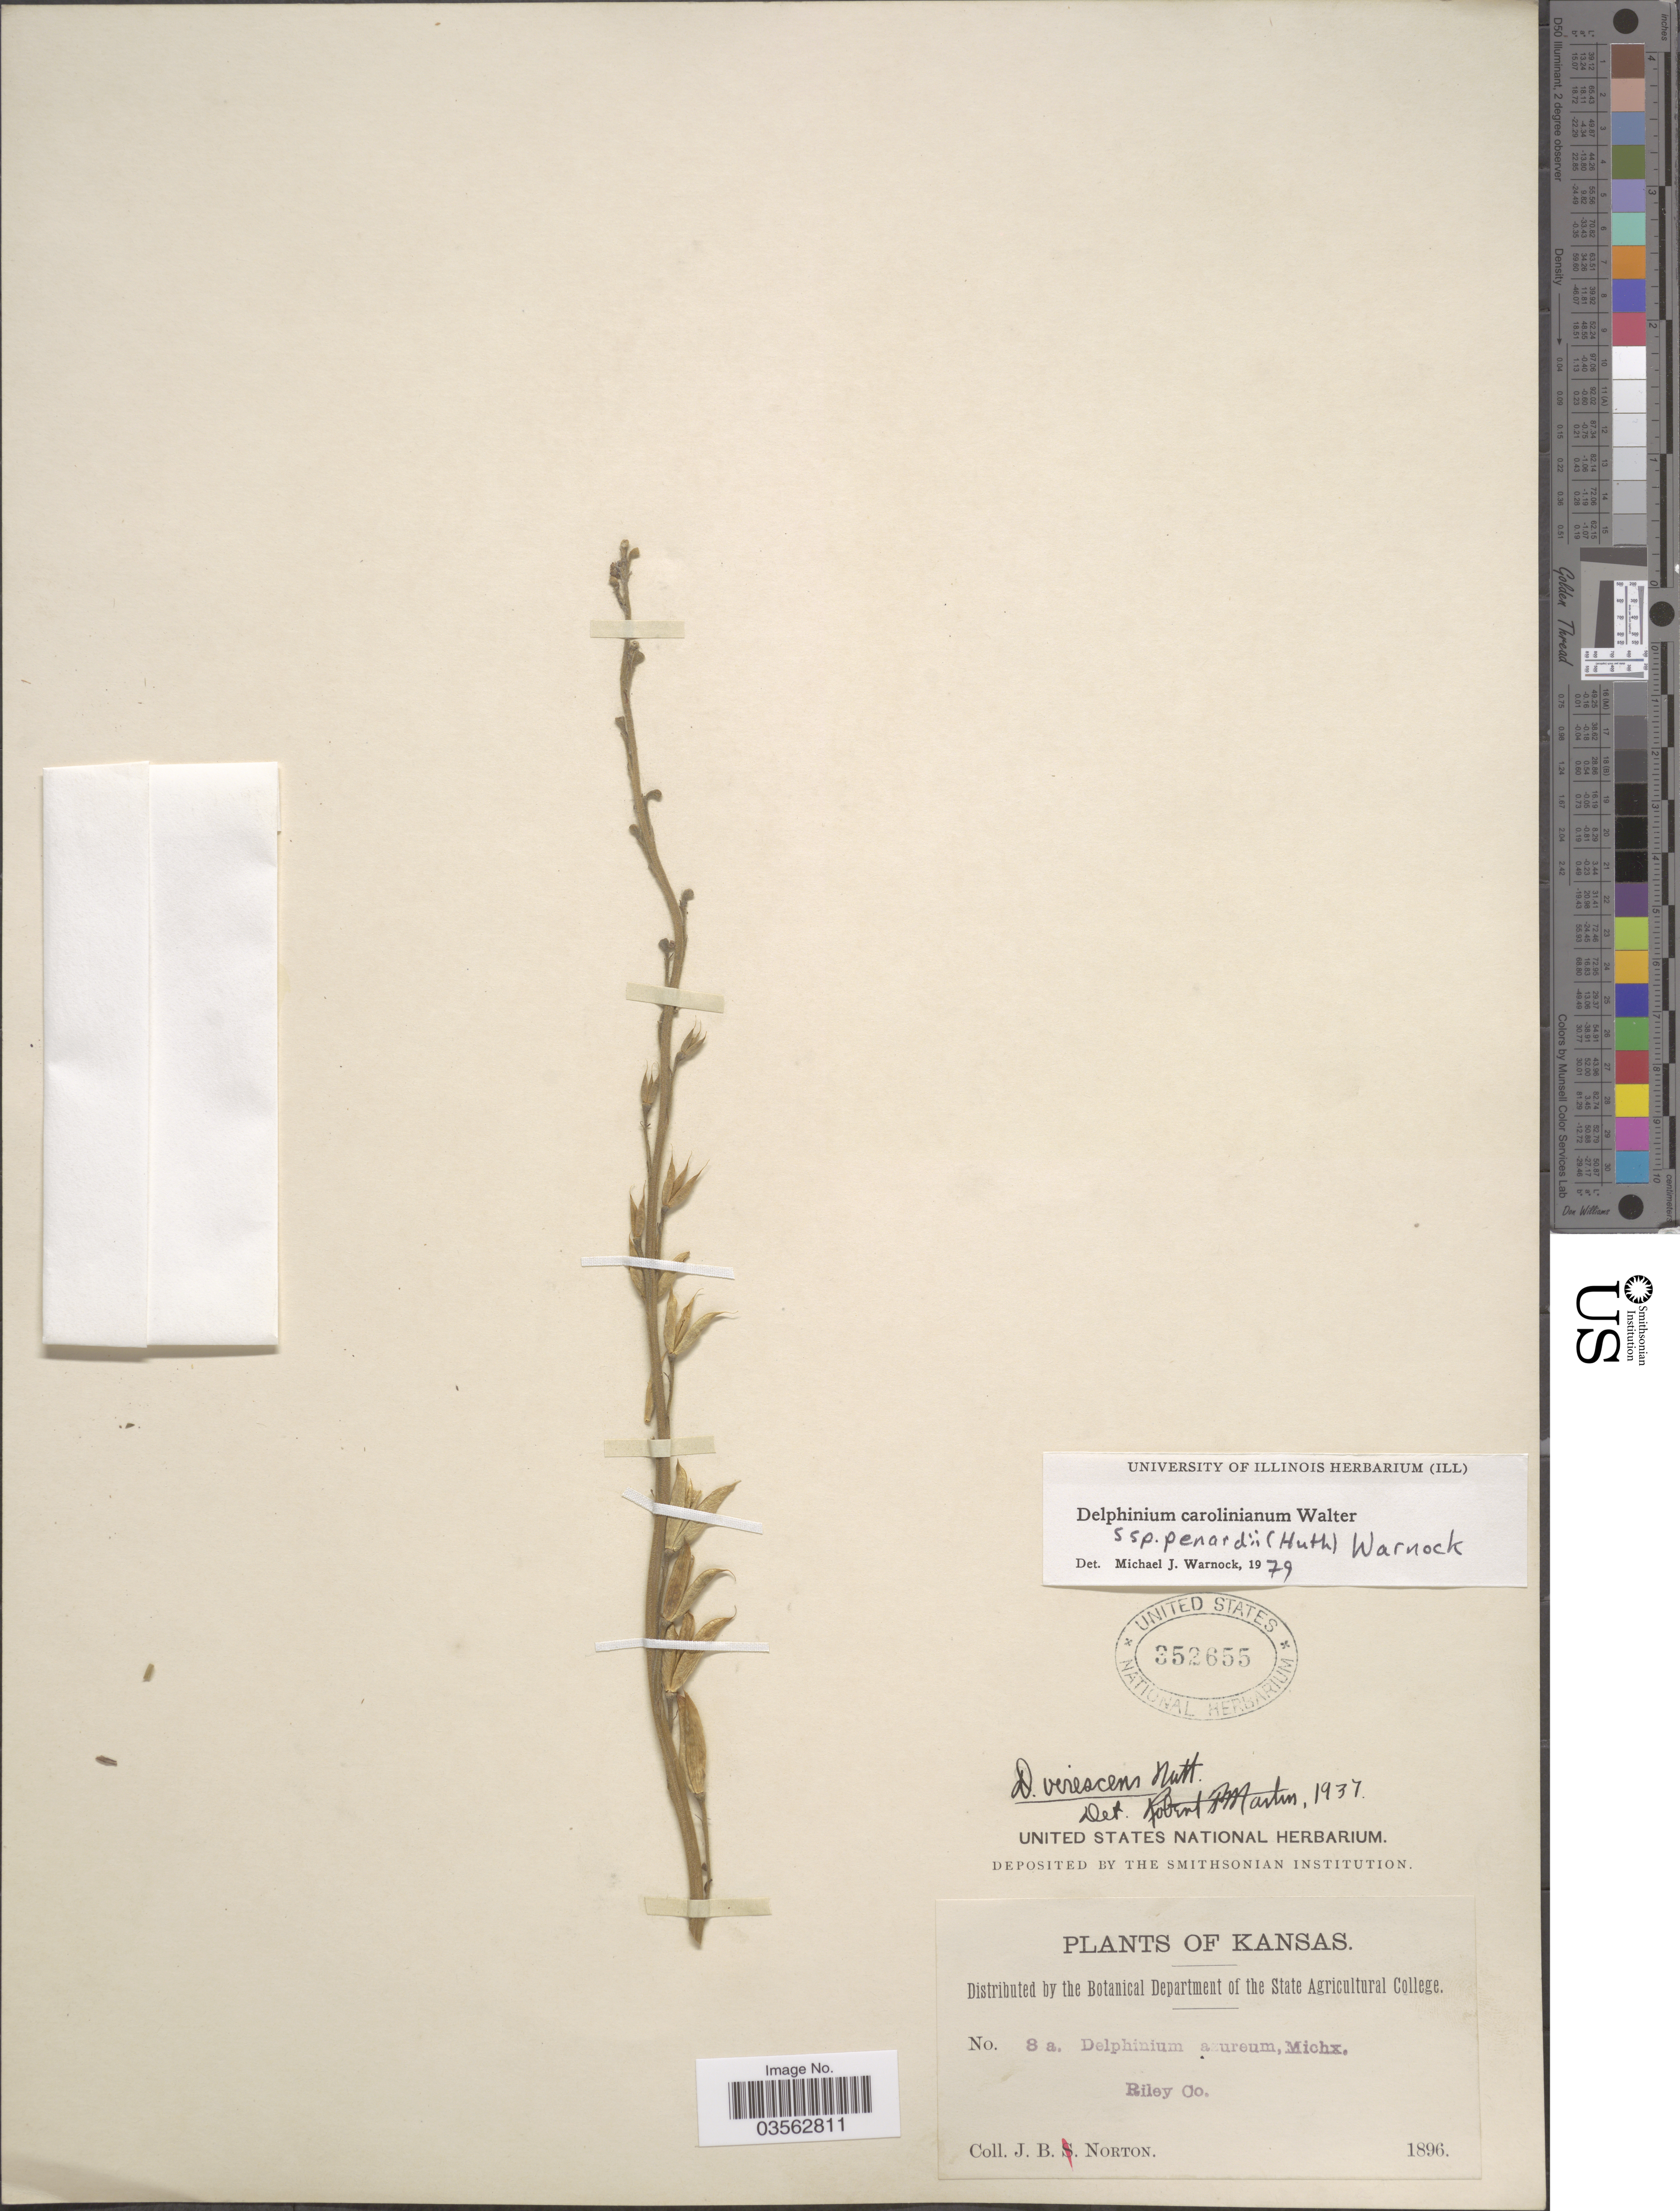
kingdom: Plantae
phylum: Tracheophyta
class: Magnoliopsida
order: Ranunculales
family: Ranunculaceae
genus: Delphinium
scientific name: Delphinium carolinianum subsp. penardii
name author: (Huth) M.J. Warnock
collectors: J. B. Norton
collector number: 8a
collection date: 1896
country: United States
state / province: Kansas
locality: Riley co.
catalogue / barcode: US 352655